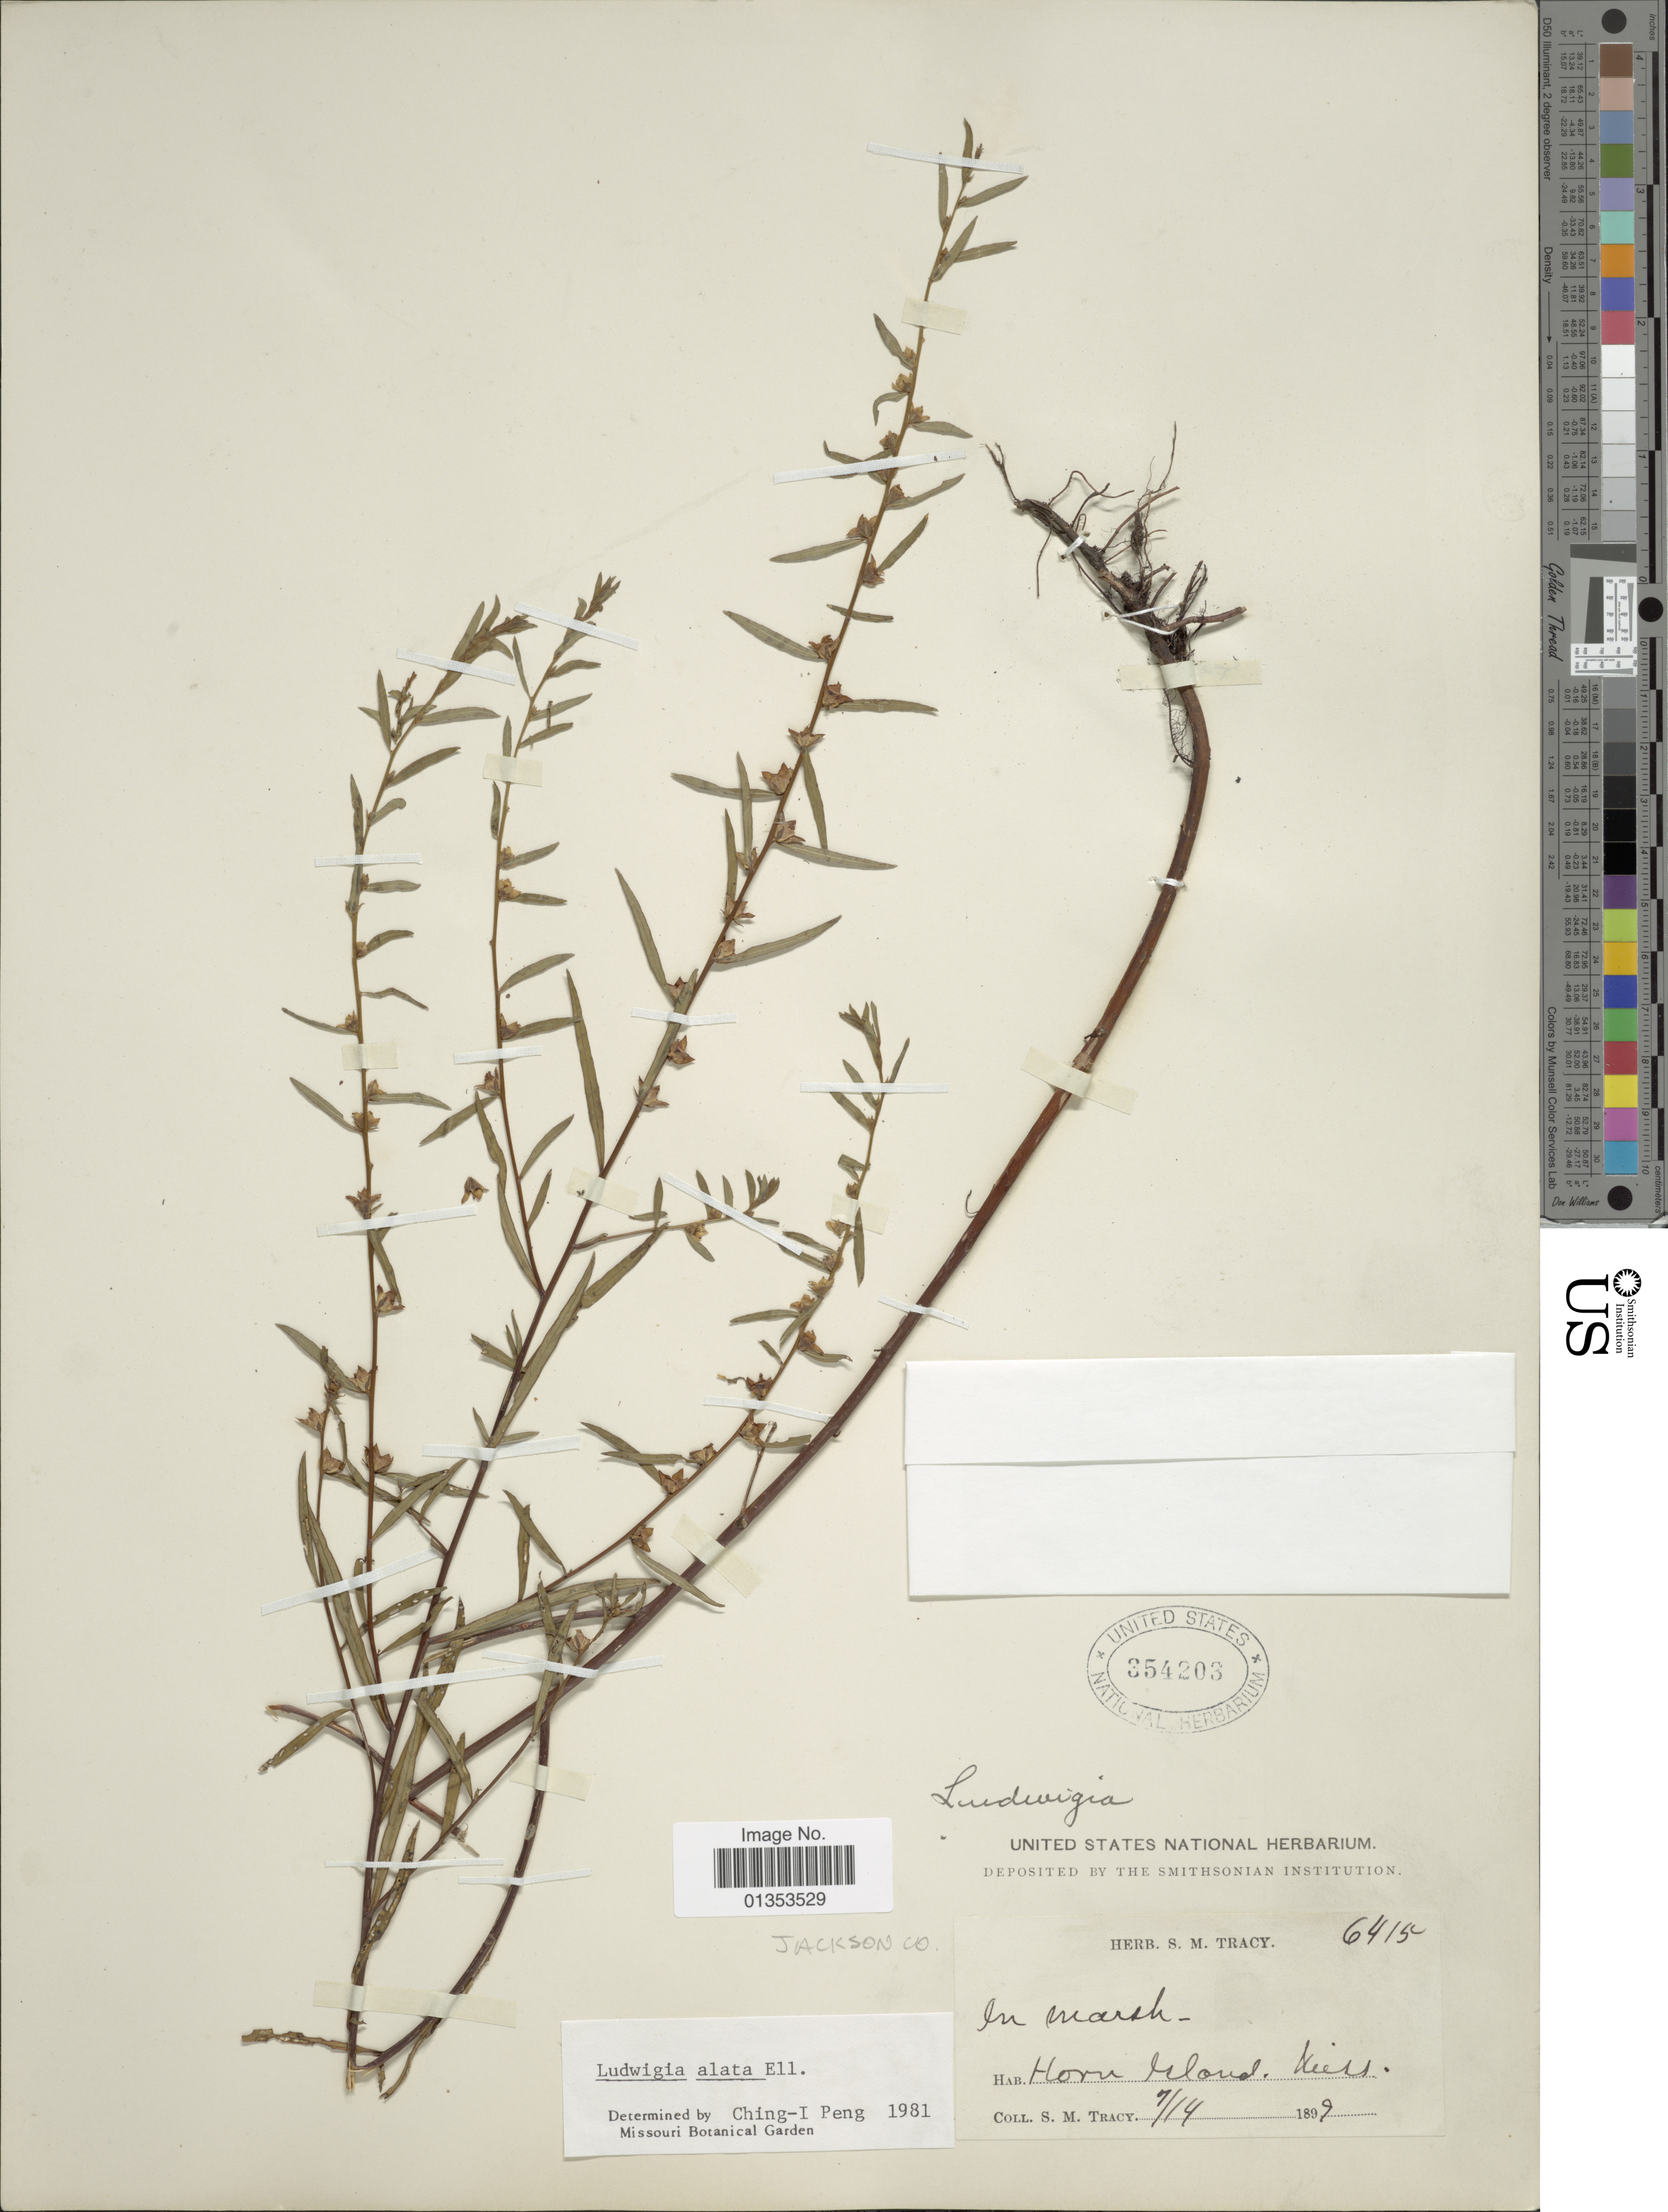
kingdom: Plantae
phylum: Tracheophyta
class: Magnoliopsida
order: Myrtales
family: Onagraceae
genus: Ludwigia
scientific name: Ludwigia alata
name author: Elliott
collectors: S. M. Tracy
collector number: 6415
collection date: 1899-07-14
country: United States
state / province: Mississippi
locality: Horn Island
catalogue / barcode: US 354203